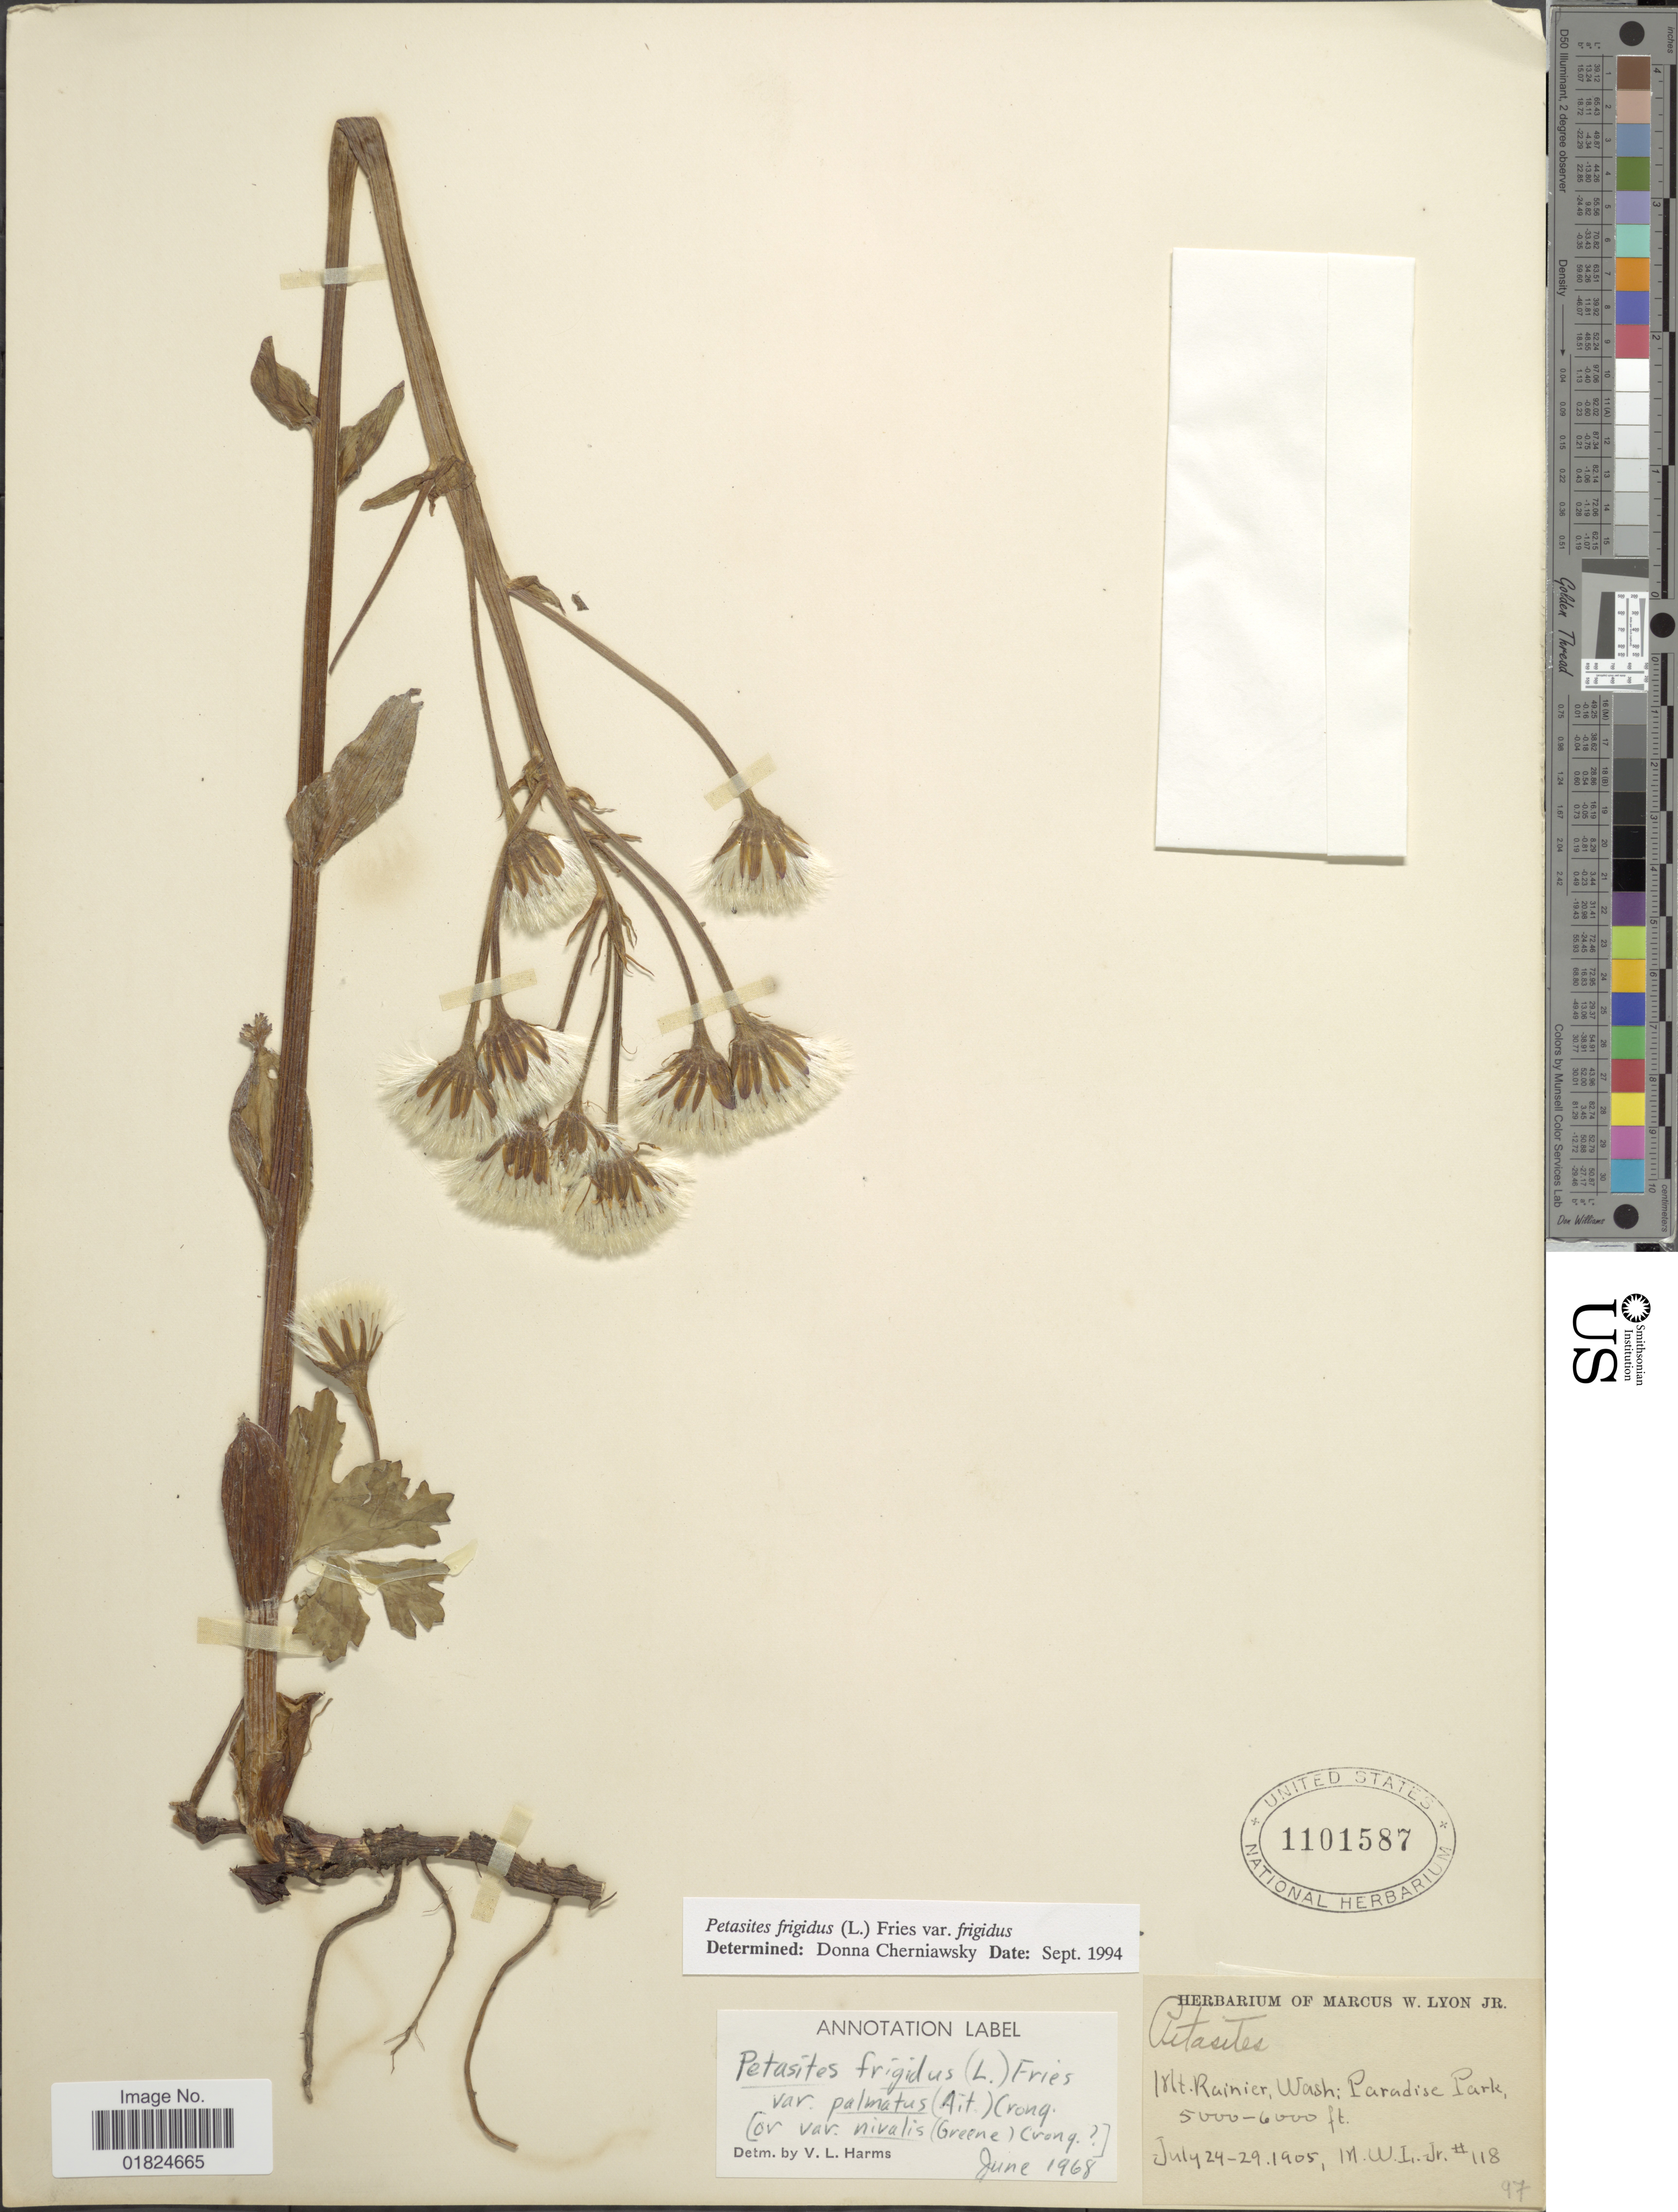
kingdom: Plantae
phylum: Tracheophyta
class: Magnoliopsida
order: Asterales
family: Asteraceae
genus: Petasites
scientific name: Petasites frigidus var. frigidus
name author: (L.) Fr.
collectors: M. Lyon Jr.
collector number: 118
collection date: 1905-07-24/1905-07-29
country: United States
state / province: Washington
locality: Mt. Rainier, Wash: Paradise Park,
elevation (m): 1524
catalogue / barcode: US 1101587